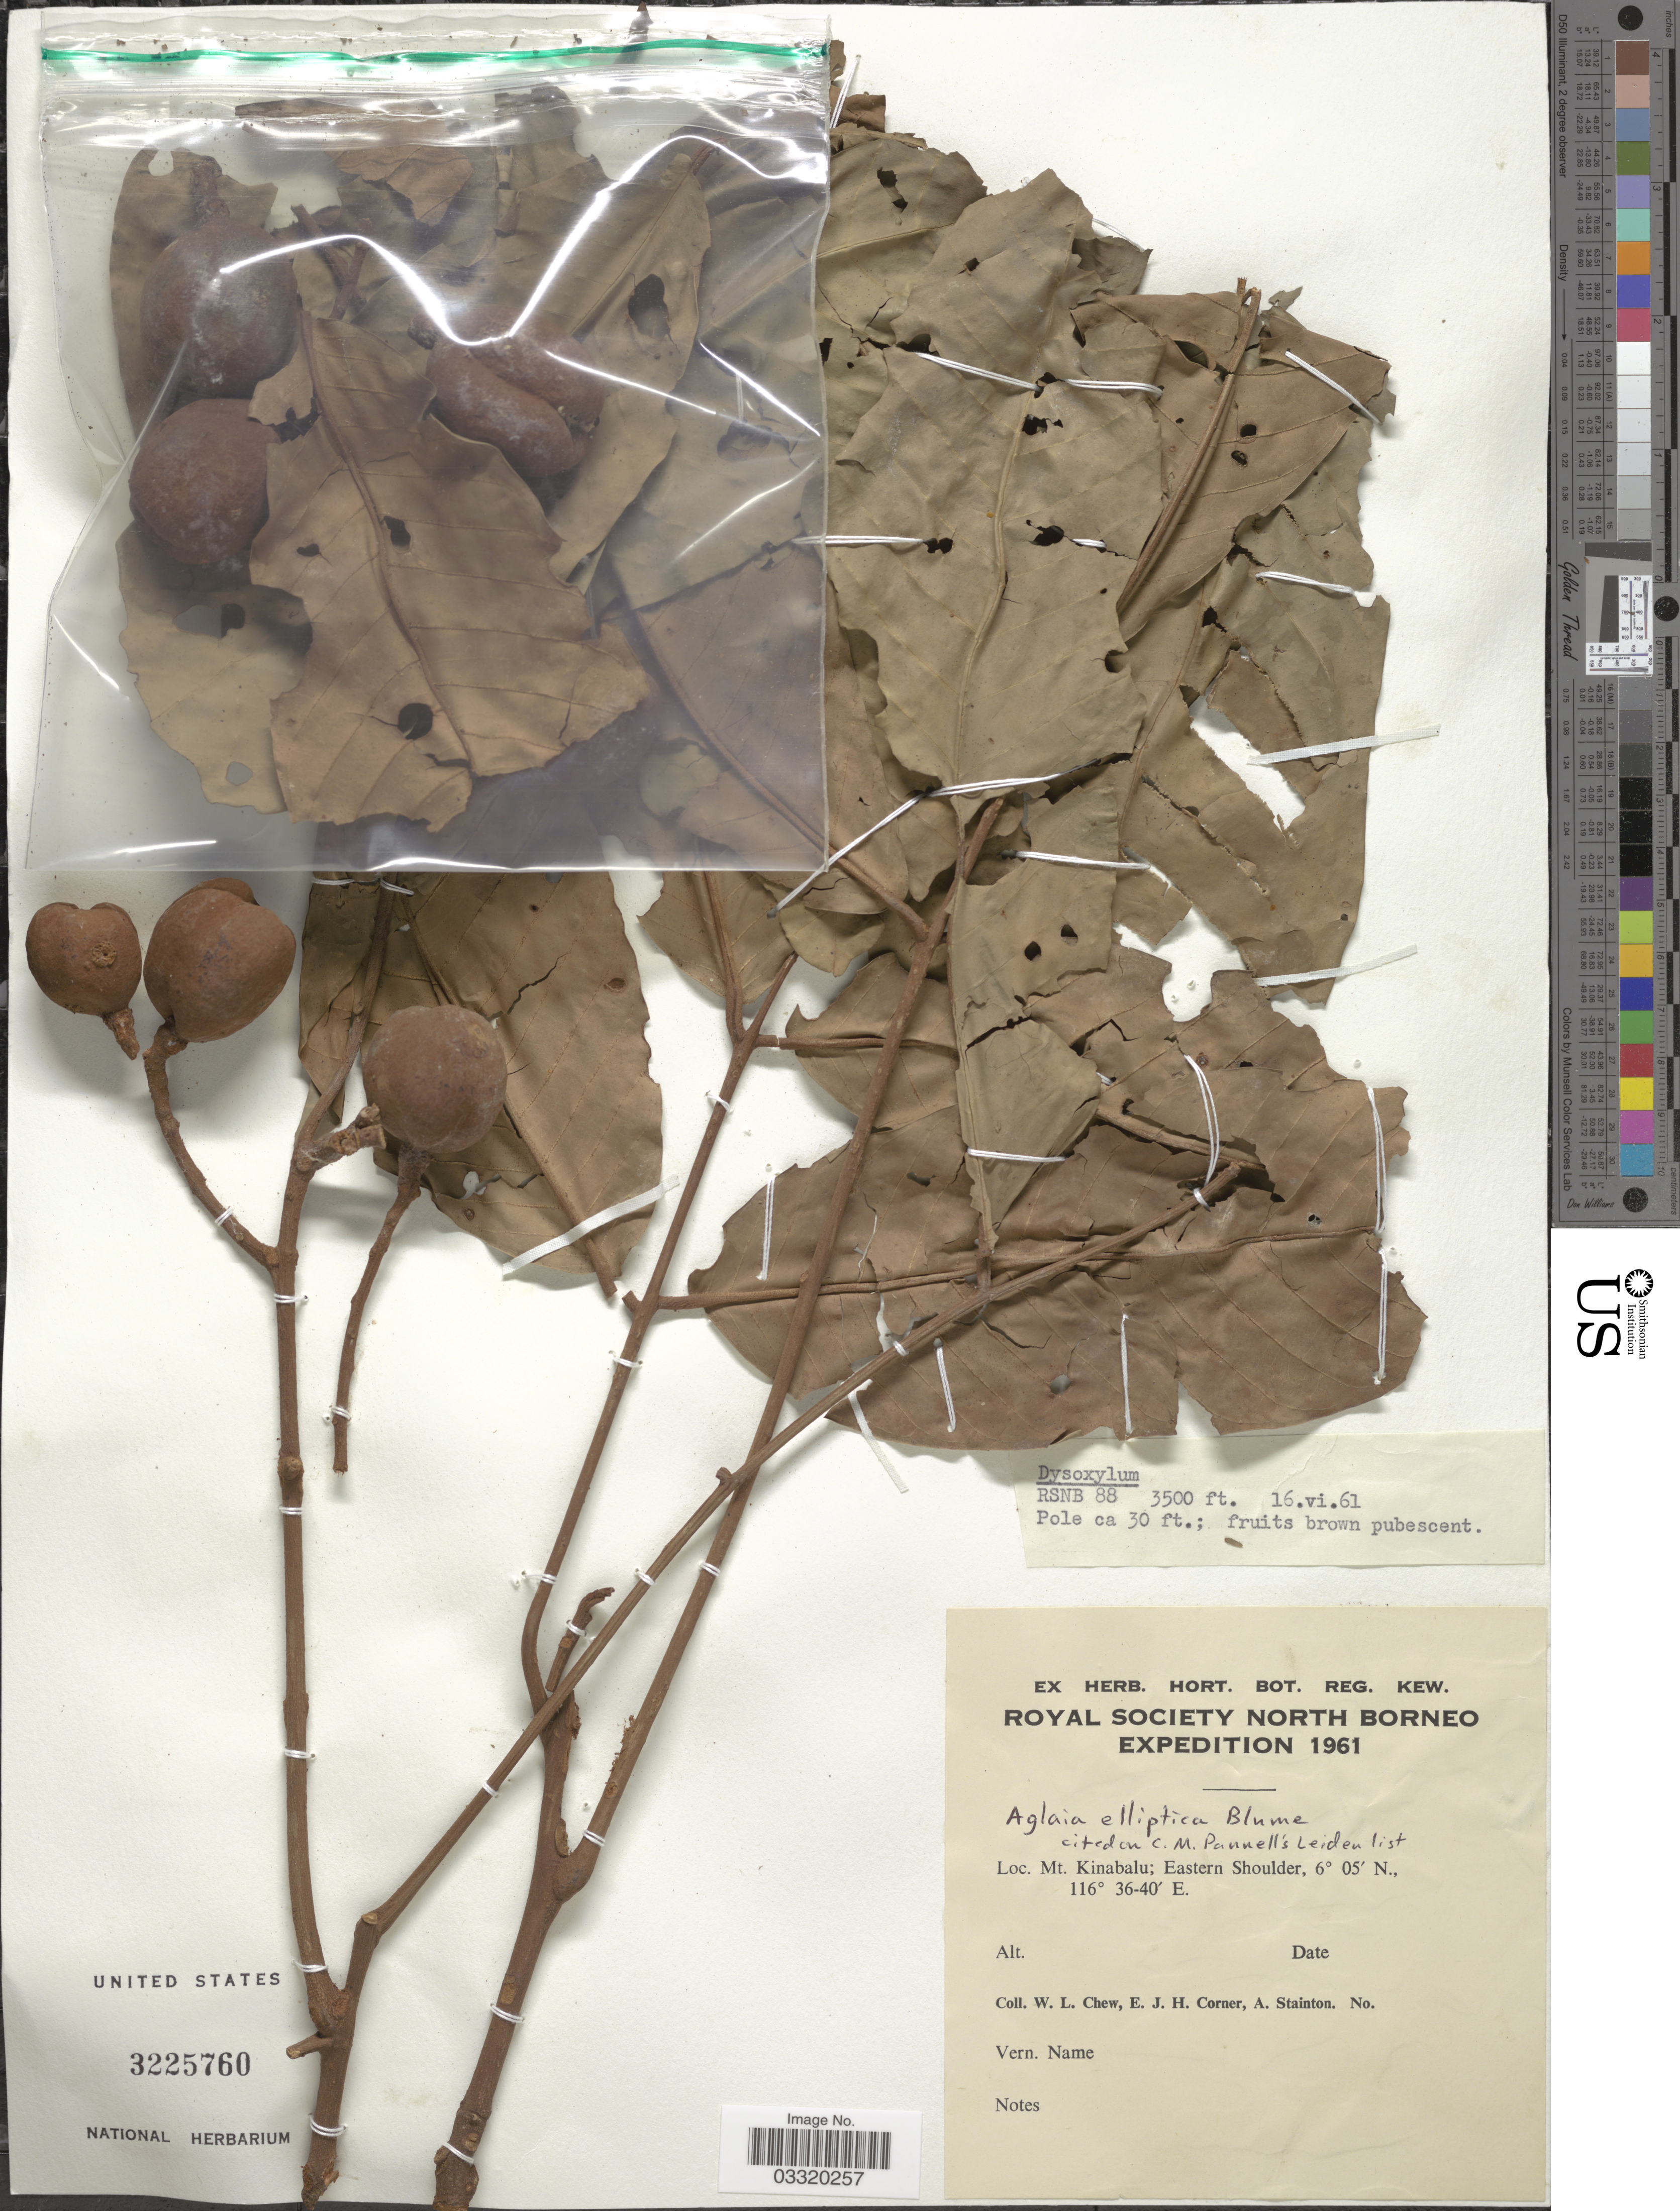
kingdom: Plantae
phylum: Tracheophyta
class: Magnoliopsida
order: Sapindales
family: Meliaceae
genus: Aglaia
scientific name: Aglaia elliptica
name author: Blume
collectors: W. Chew, E. Corner & A. Stainton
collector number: RSNB 88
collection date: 1961-06-16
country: Malaysia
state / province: Sabah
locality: North Borneo. Mt. Kinabalu; Eastern Shoulder.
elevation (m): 1067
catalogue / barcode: US 3225760